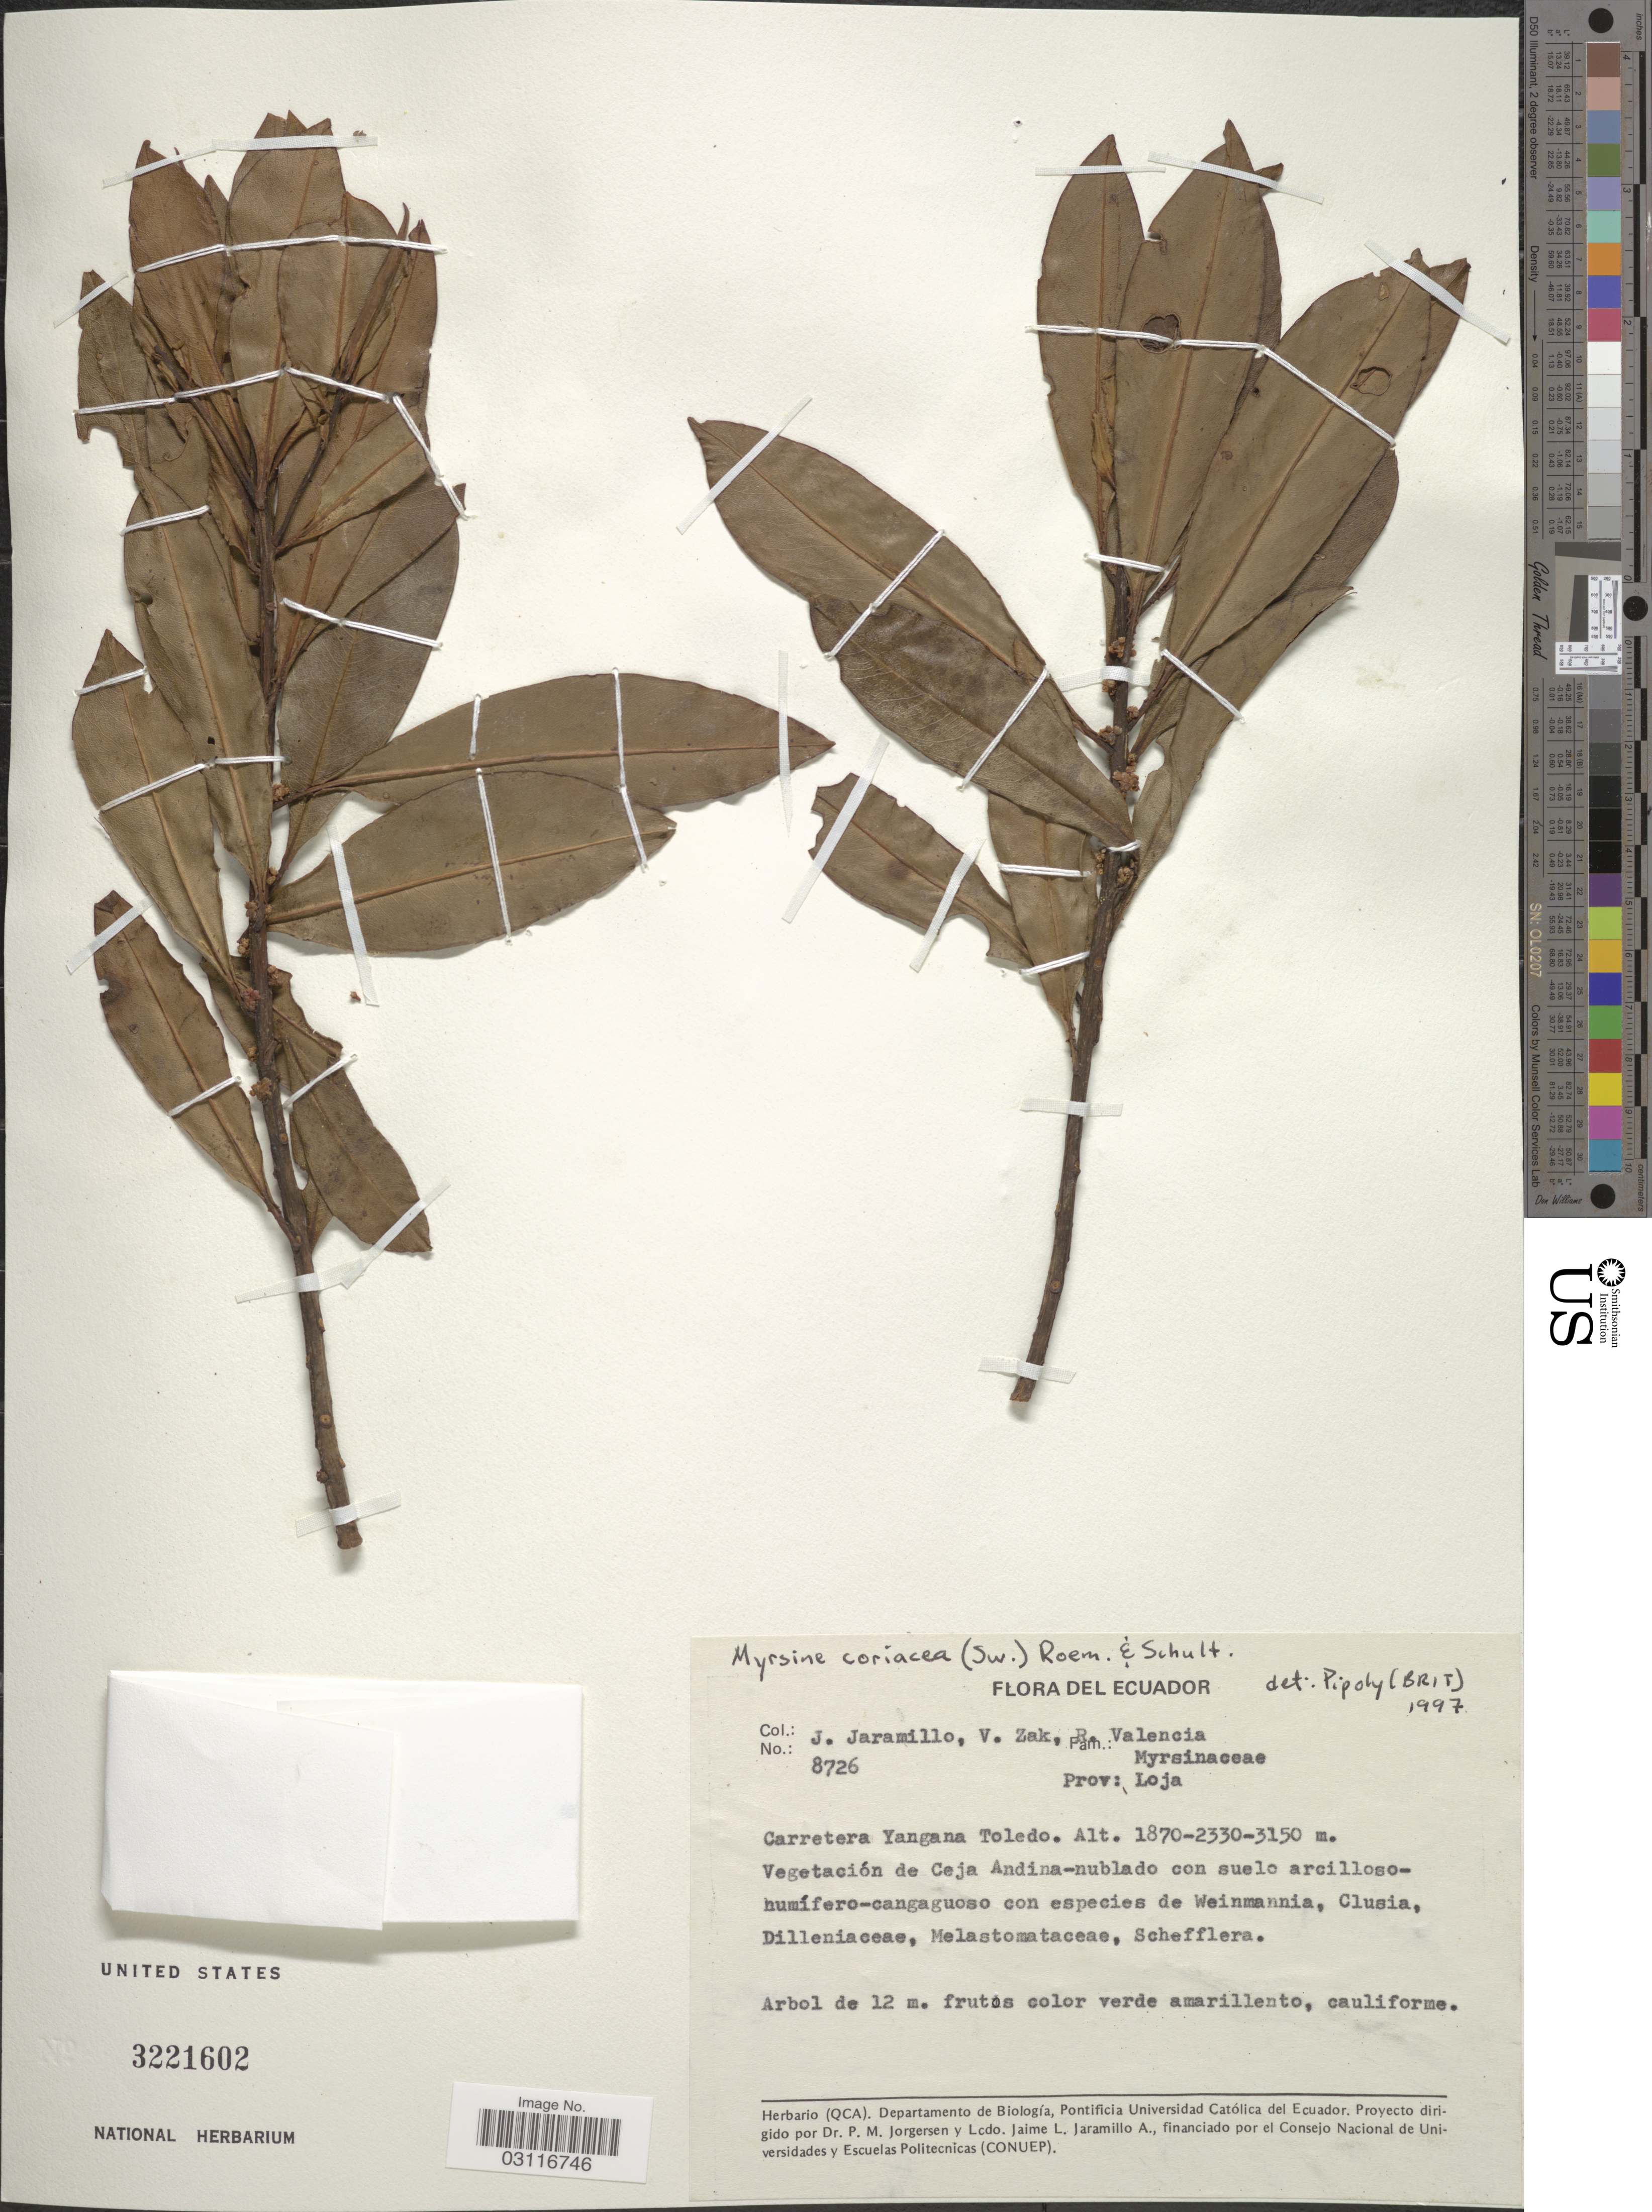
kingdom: Plantae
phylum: Tracheophyta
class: Magnoliopsida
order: Ericales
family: Primulaceae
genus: Myrsine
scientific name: Myrsine coriacea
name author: (Sw.) R. Br. ex Roem. & Schult.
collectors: J. Jaramillo, V. Zak & R. Valencia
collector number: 8726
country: Ecuador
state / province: Loja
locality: Carretera Yangana Toledo.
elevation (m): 1870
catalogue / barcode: US 3221602